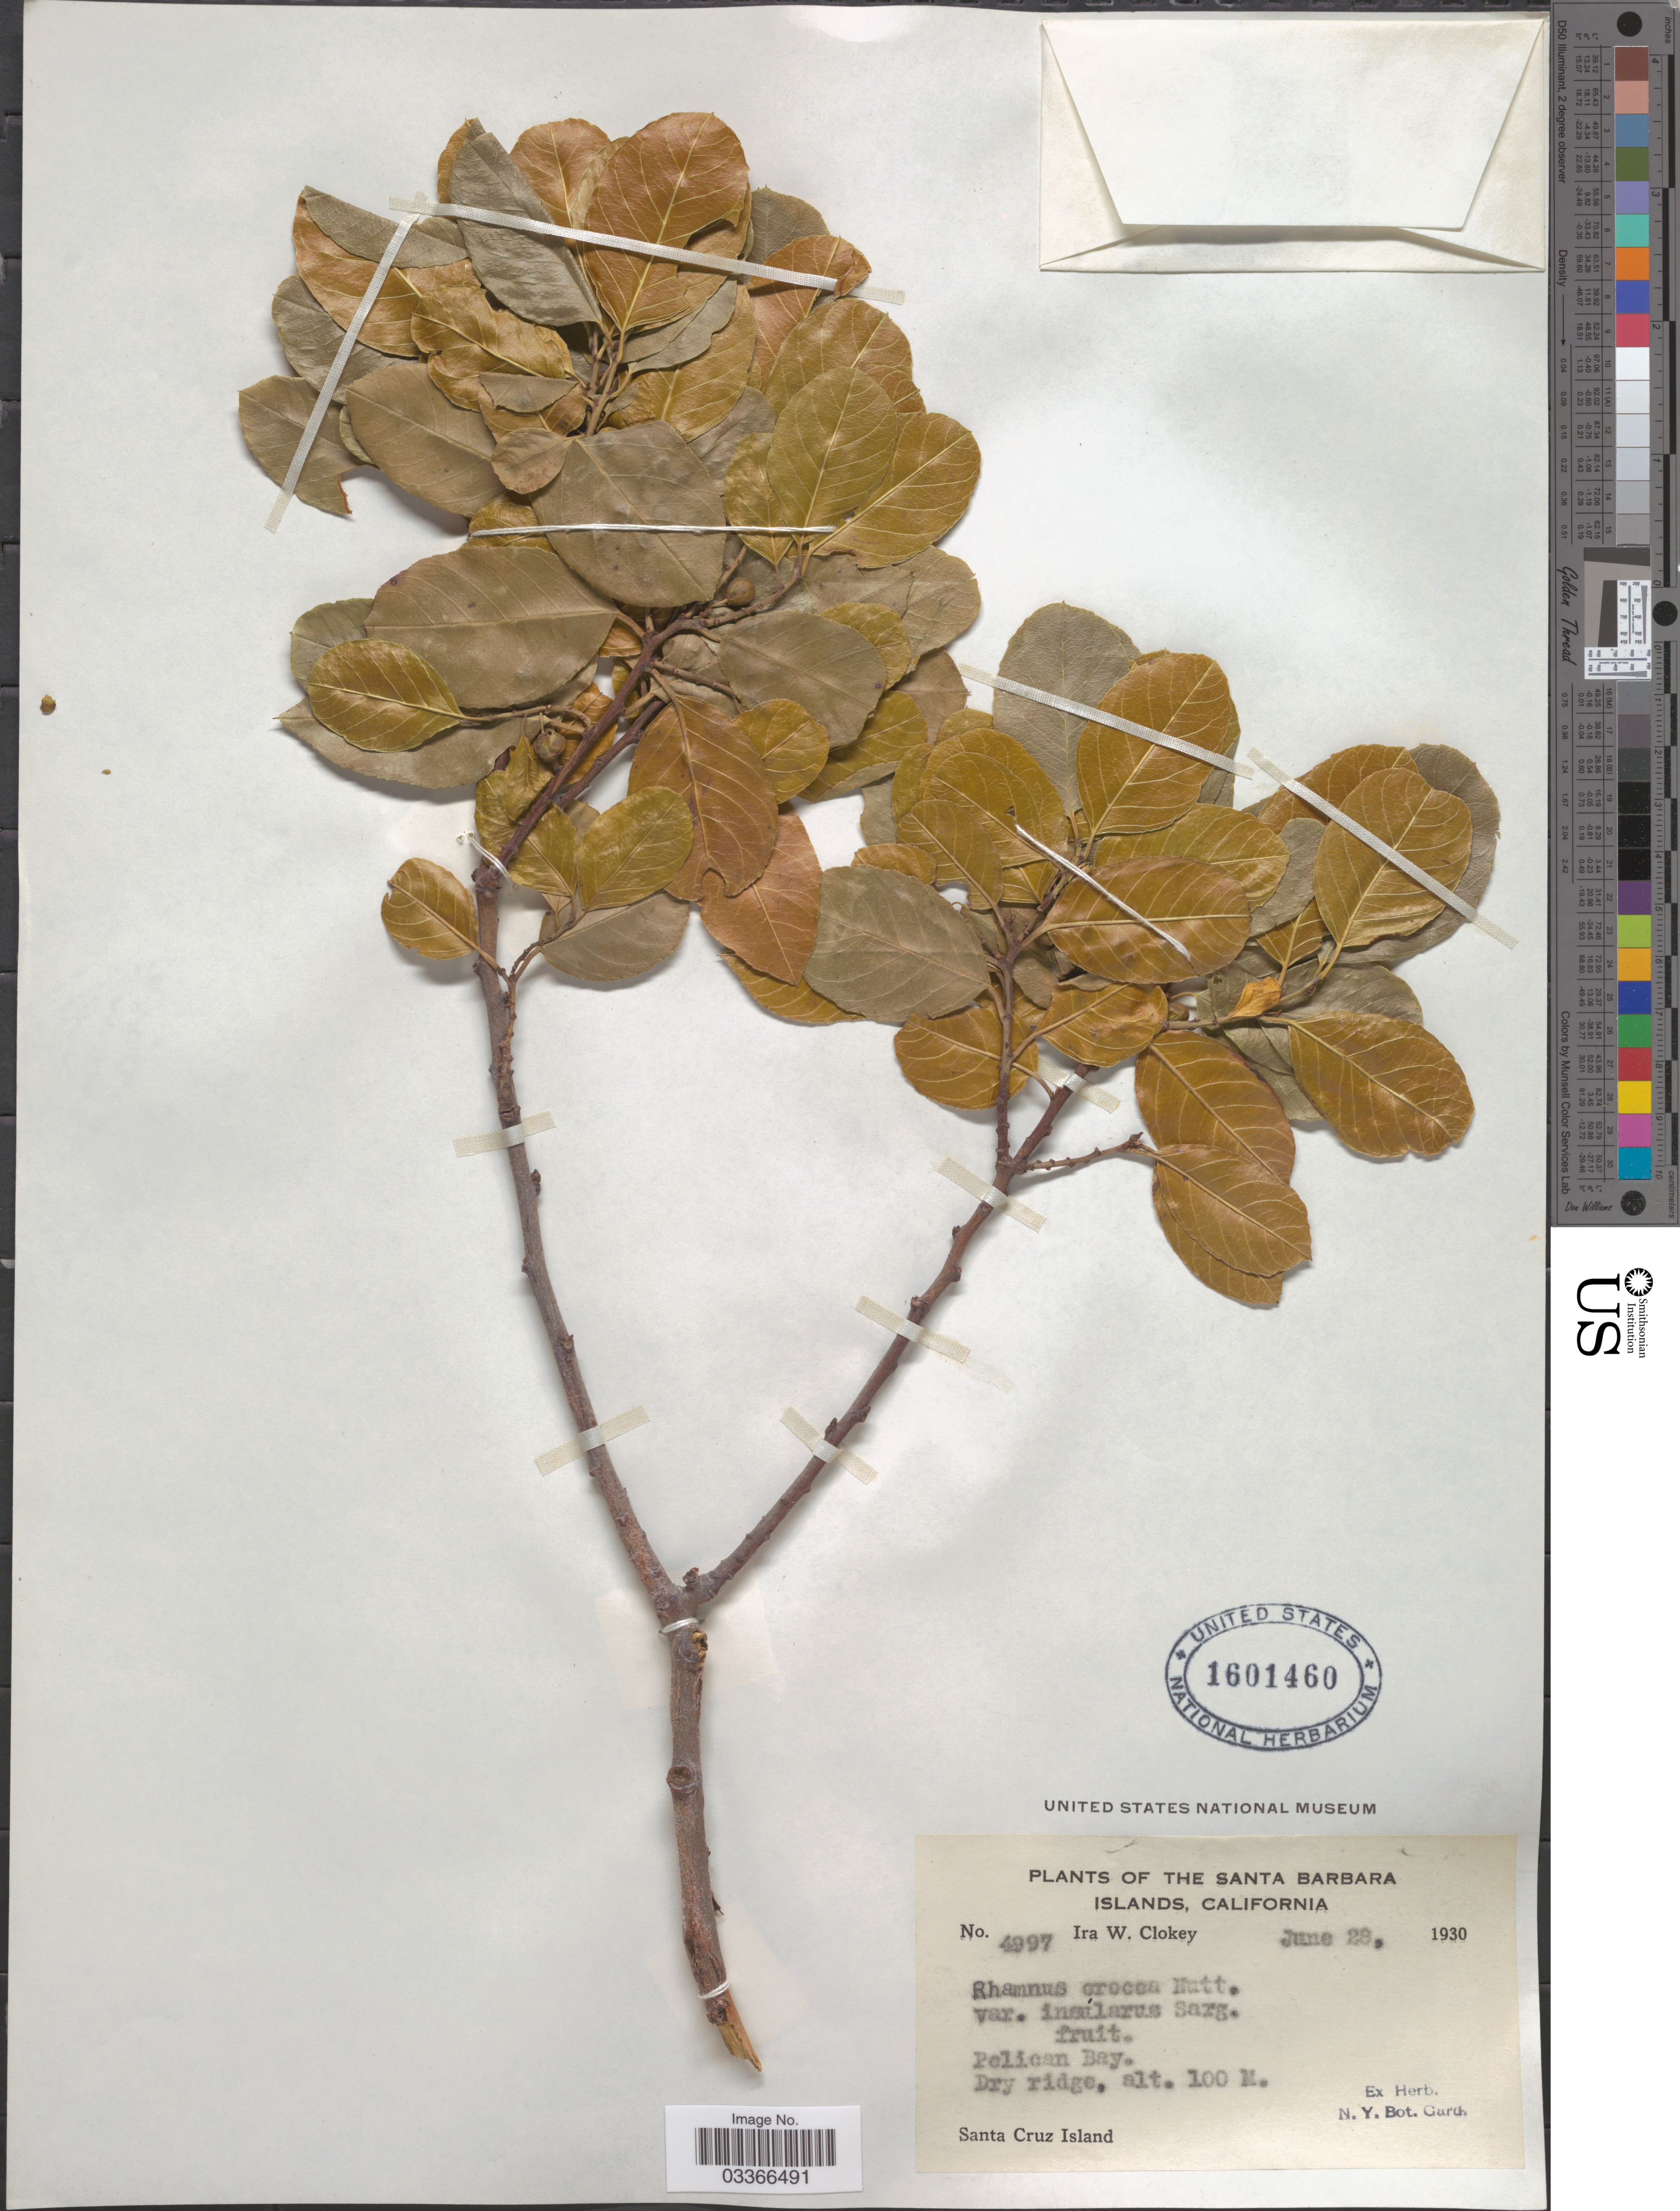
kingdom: Plantae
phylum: Tracheophyta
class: Magnoliopsida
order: Rosales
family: Rhamnaceae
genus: Rhamnus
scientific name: Rhamnus crocea var. pirifolia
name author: (Greene) Little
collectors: I. W. Clokey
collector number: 4997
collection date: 1930-06-28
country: United States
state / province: California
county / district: Santa Barbara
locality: The Santa Barbara Islands. Pelican Bay. Dry ridge. Santa Cruz Island.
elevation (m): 100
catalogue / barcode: US 1601460